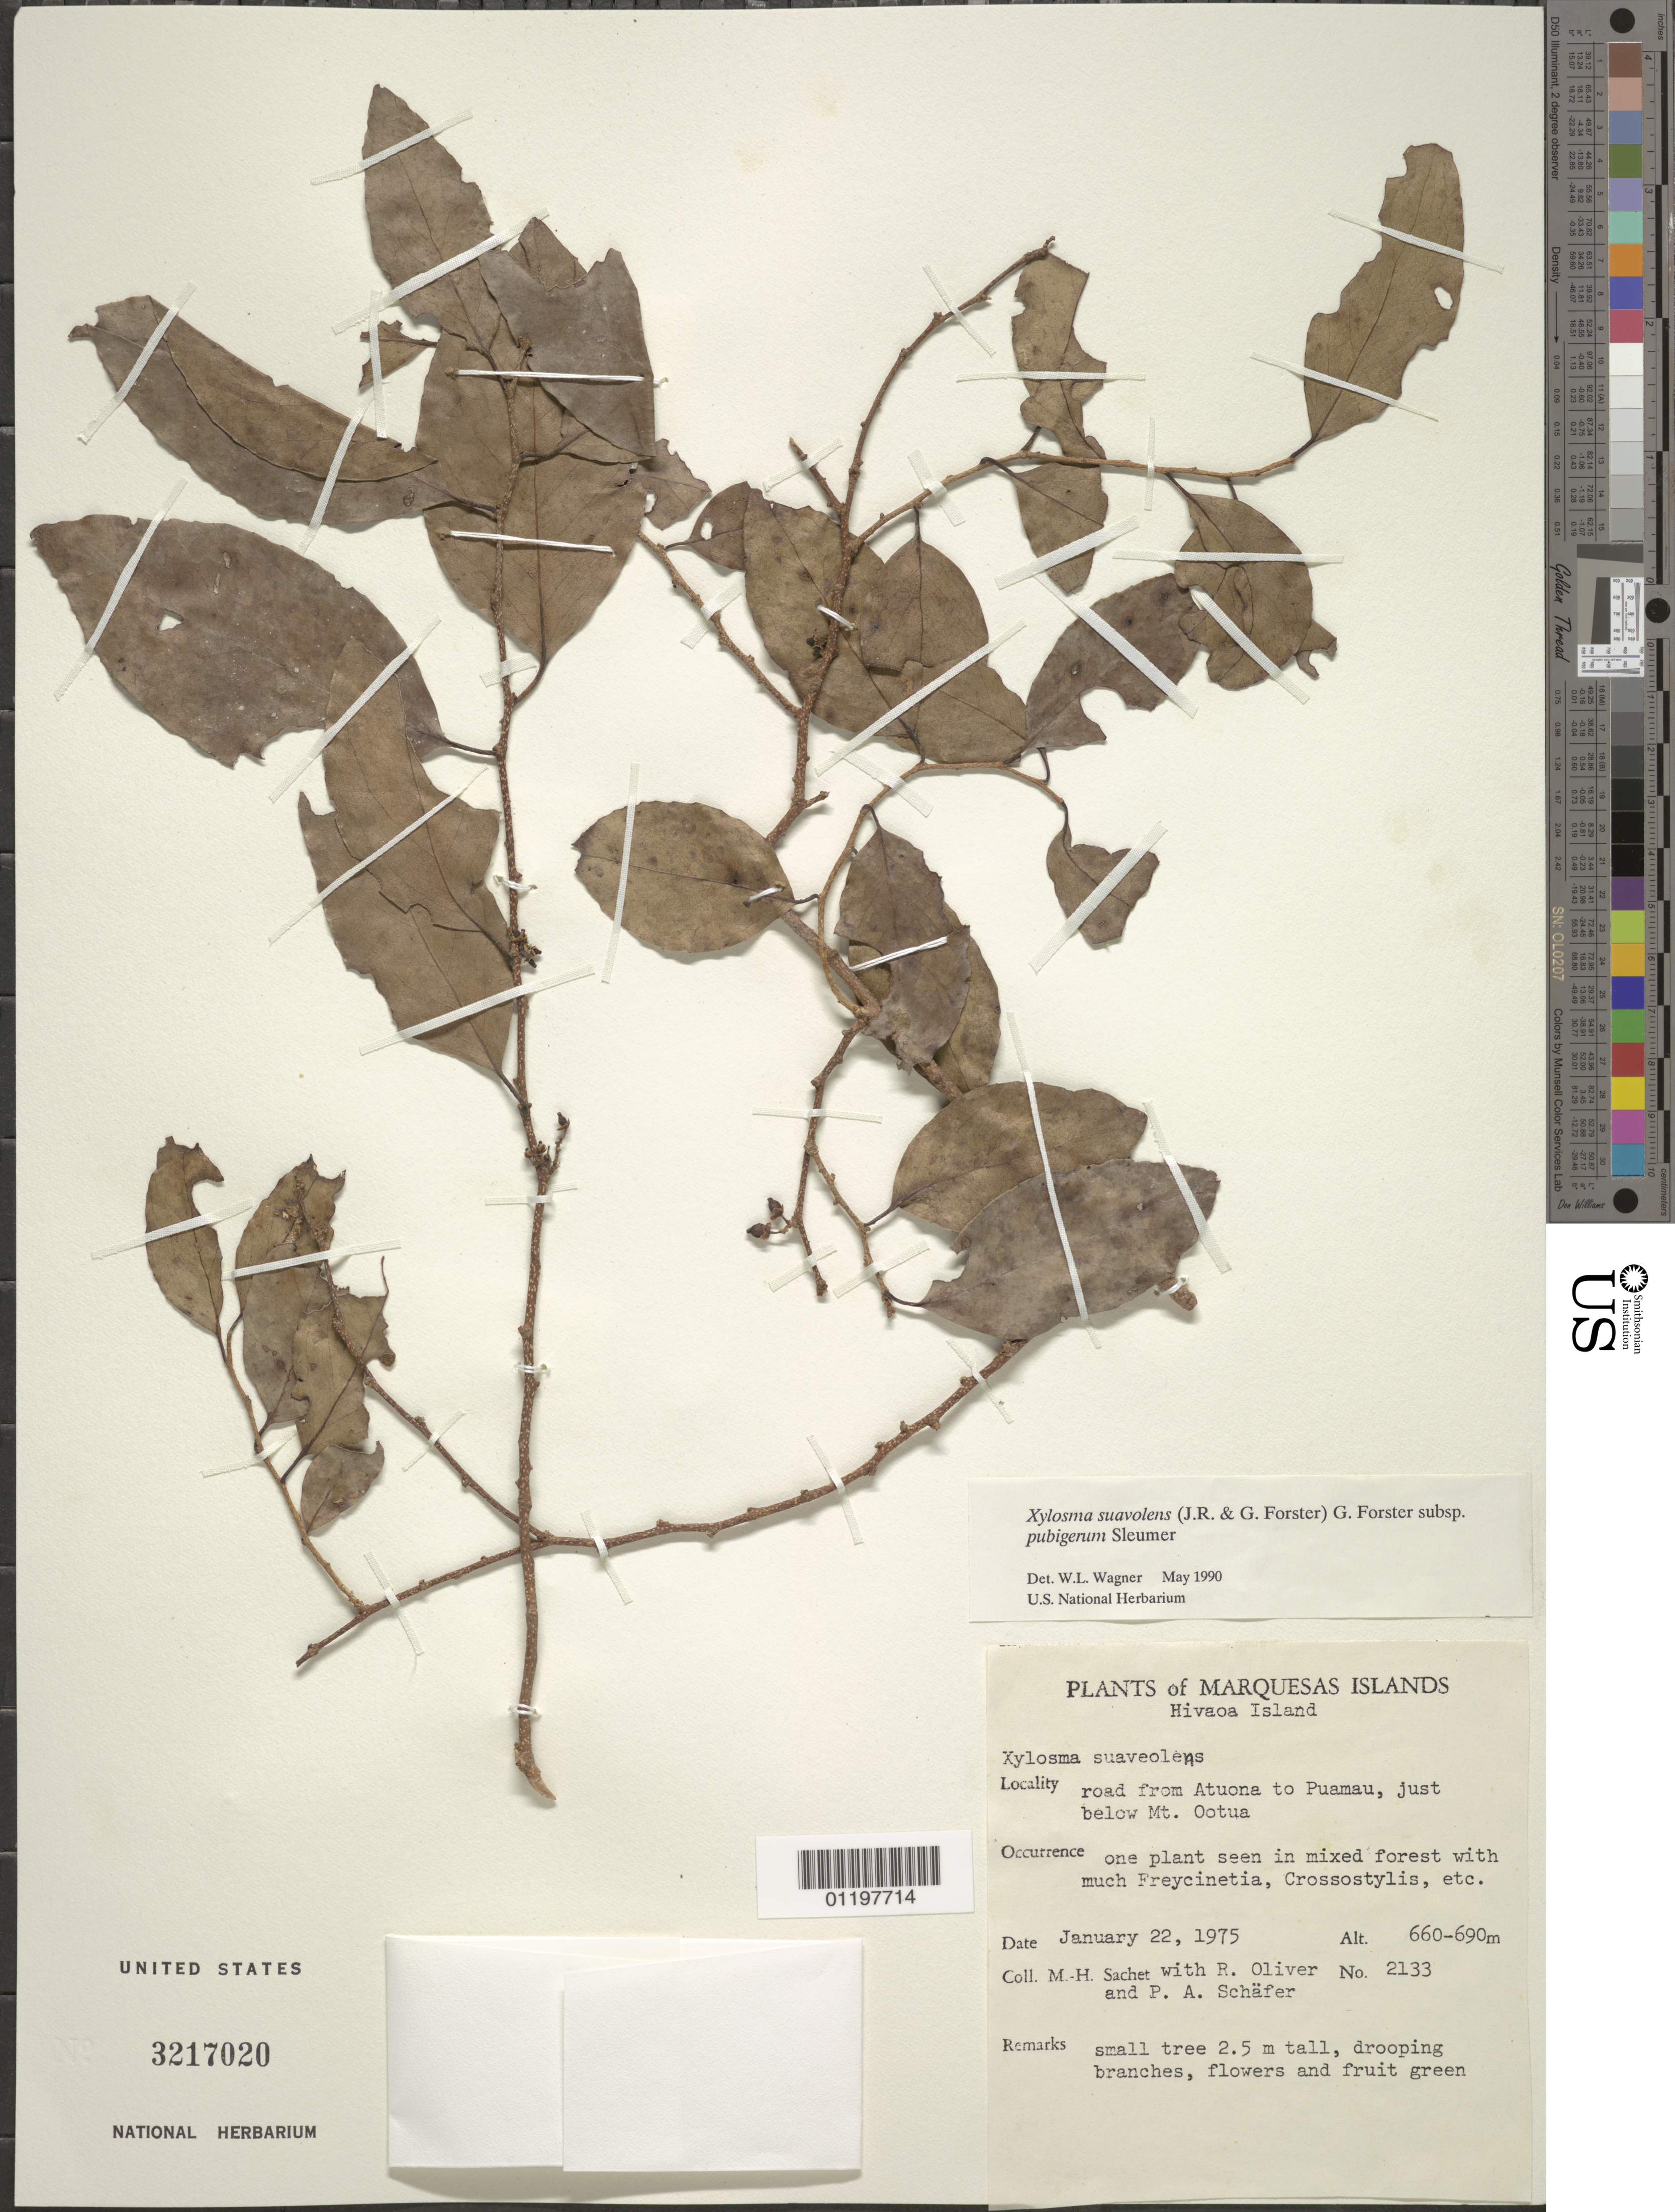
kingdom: Plantae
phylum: Tracheophyta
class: Magnoliopsida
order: Malpighiales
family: Salicaceae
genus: Xylosma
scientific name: Xylosma suaveolens subsp. pubigera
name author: Sleumer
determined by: Wagner, W. L., (BOT), Smithsonian Institution - National Museum of Natural History (UNITED STATES)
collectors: M.-H. Sachet, R. L. Oliver & P. A. Schäfer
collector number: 2133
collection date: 1975-01-22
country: French Polynesia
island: Hiva Oa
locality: road from Atuona to Puamau, just below Mt. Ootua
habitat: One plant seen in mixed forest with much Freycinetia, Crossostylis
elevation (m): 660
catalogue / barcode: US 3217020